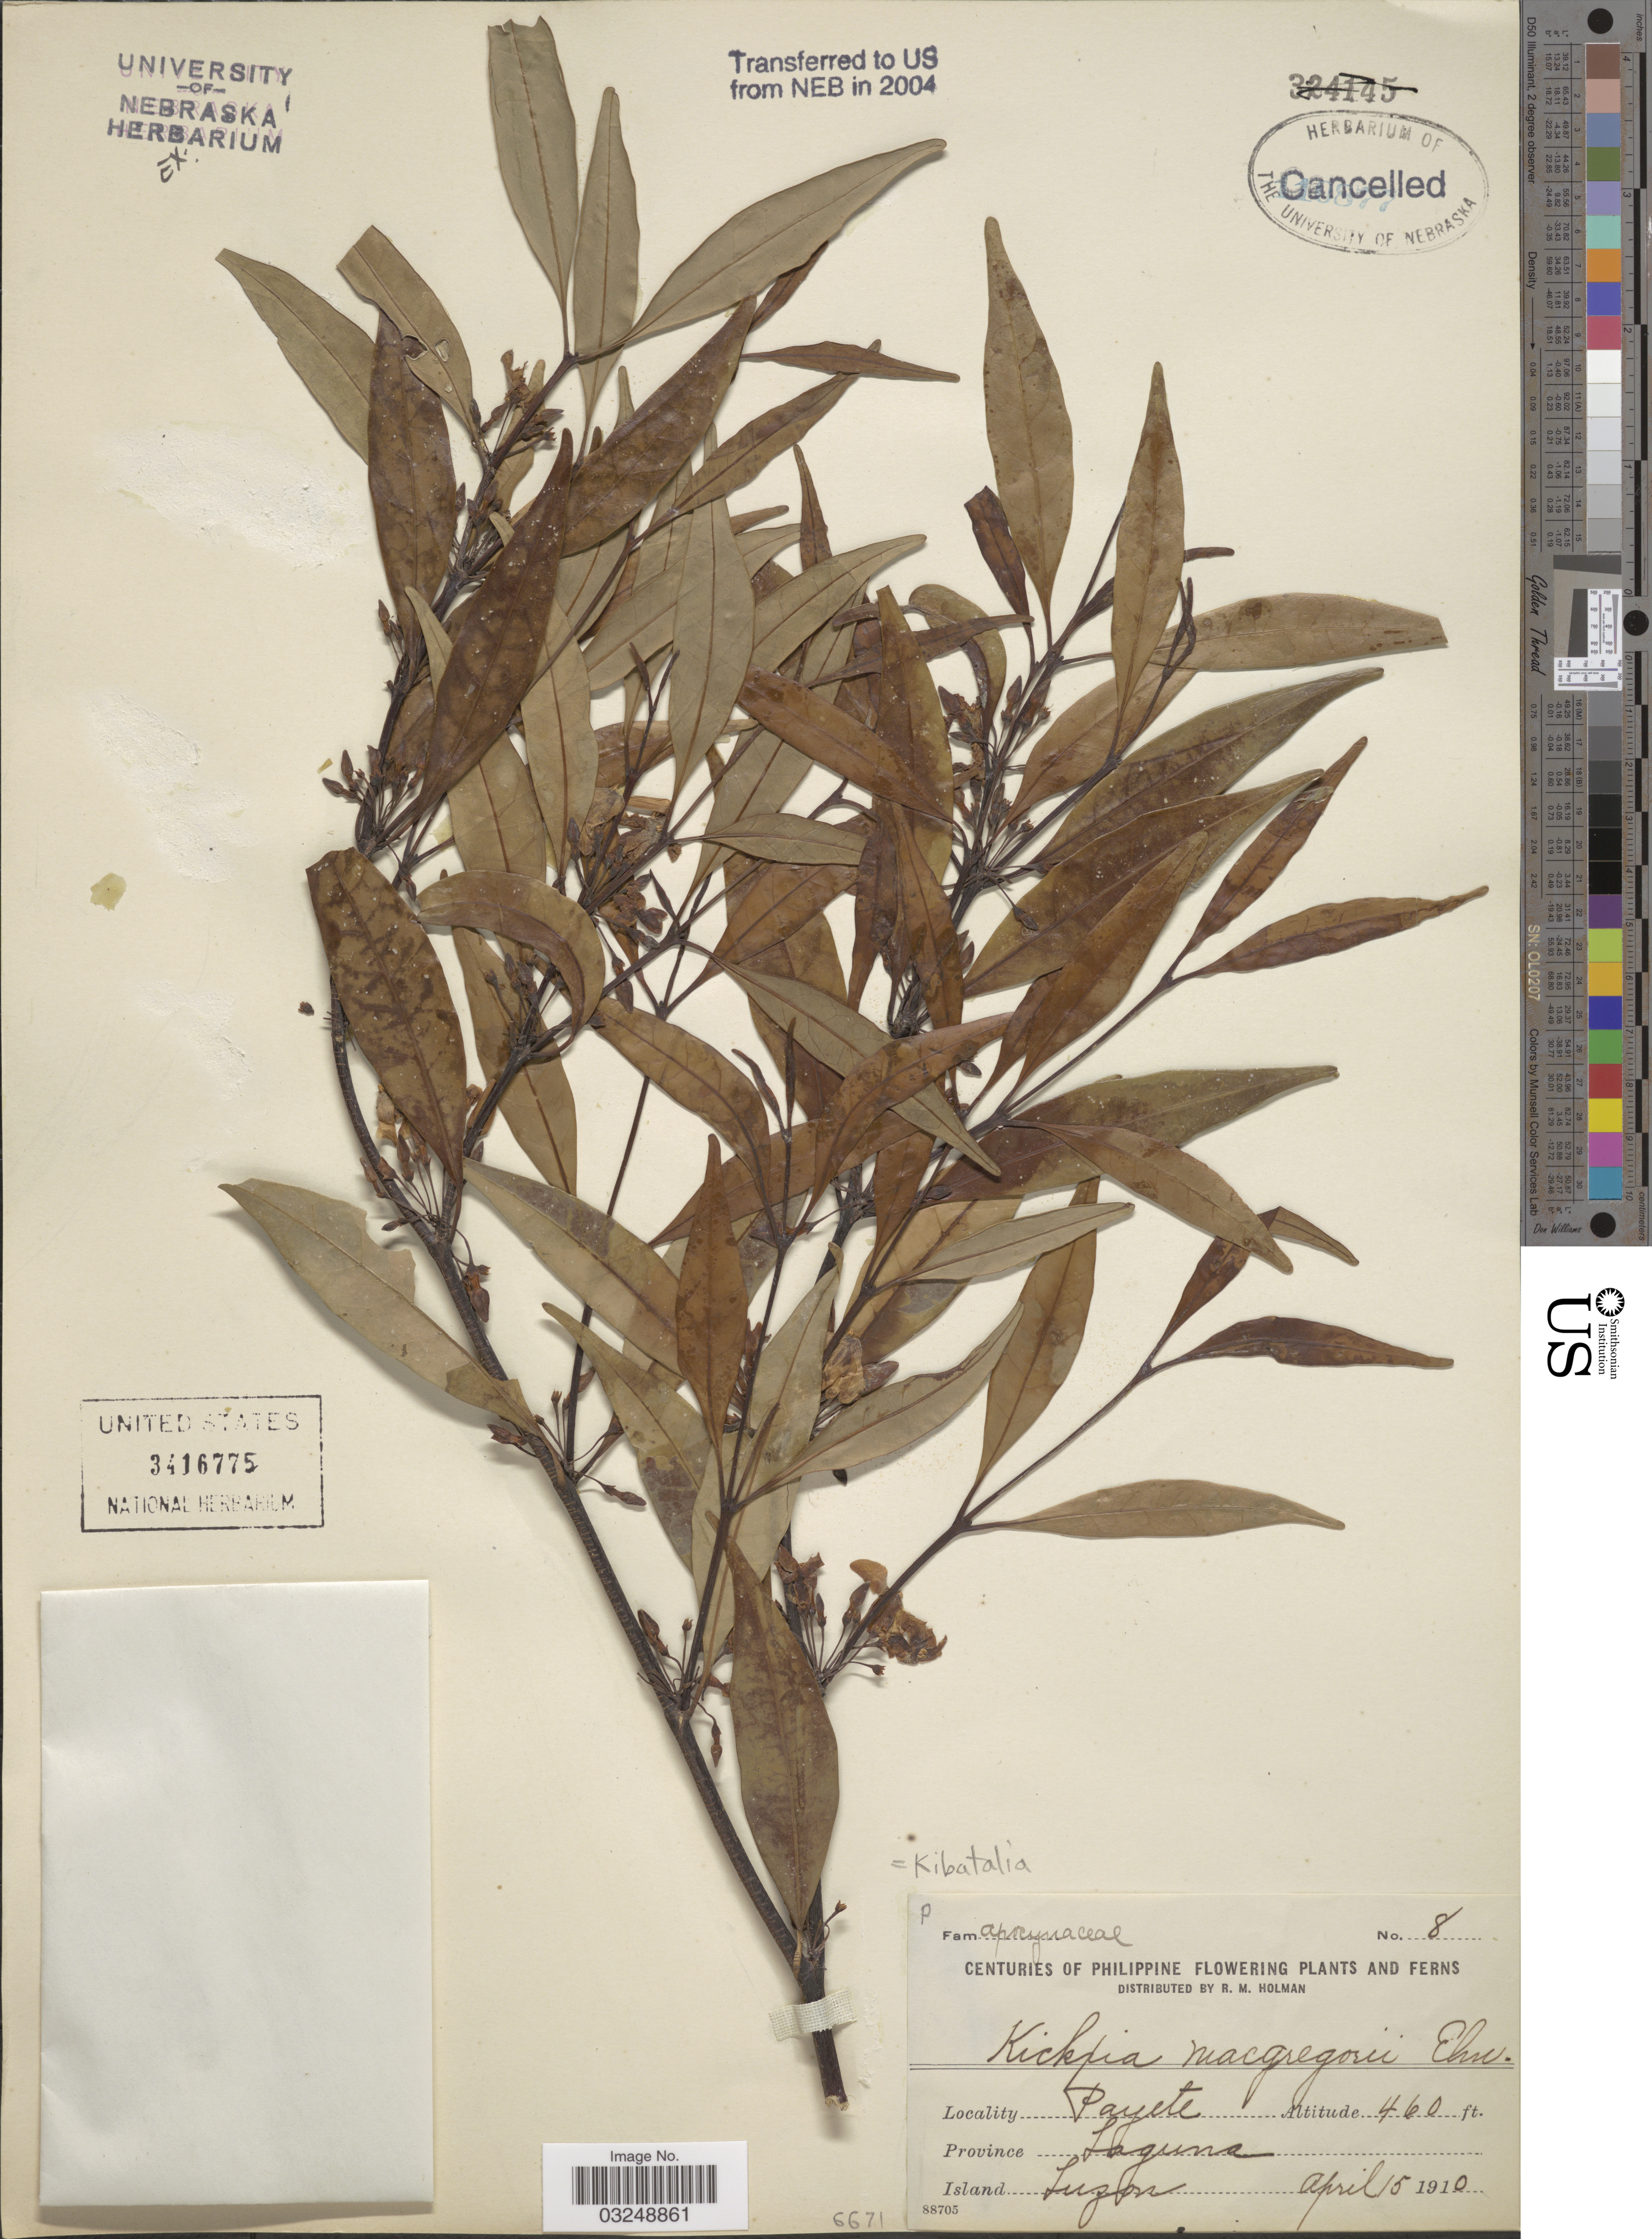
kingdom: Plantae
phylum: Tracheophyta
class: Magnoliopsida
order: Gentianales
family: Apocynaceae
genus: Kibatalia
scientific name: Kibatalia sp.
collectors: R. Holman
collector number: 8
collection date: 1910-04-15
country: Philippines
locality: Payete. Province Laguna, Island Luzon.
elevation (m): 140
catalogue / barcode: US 3416775